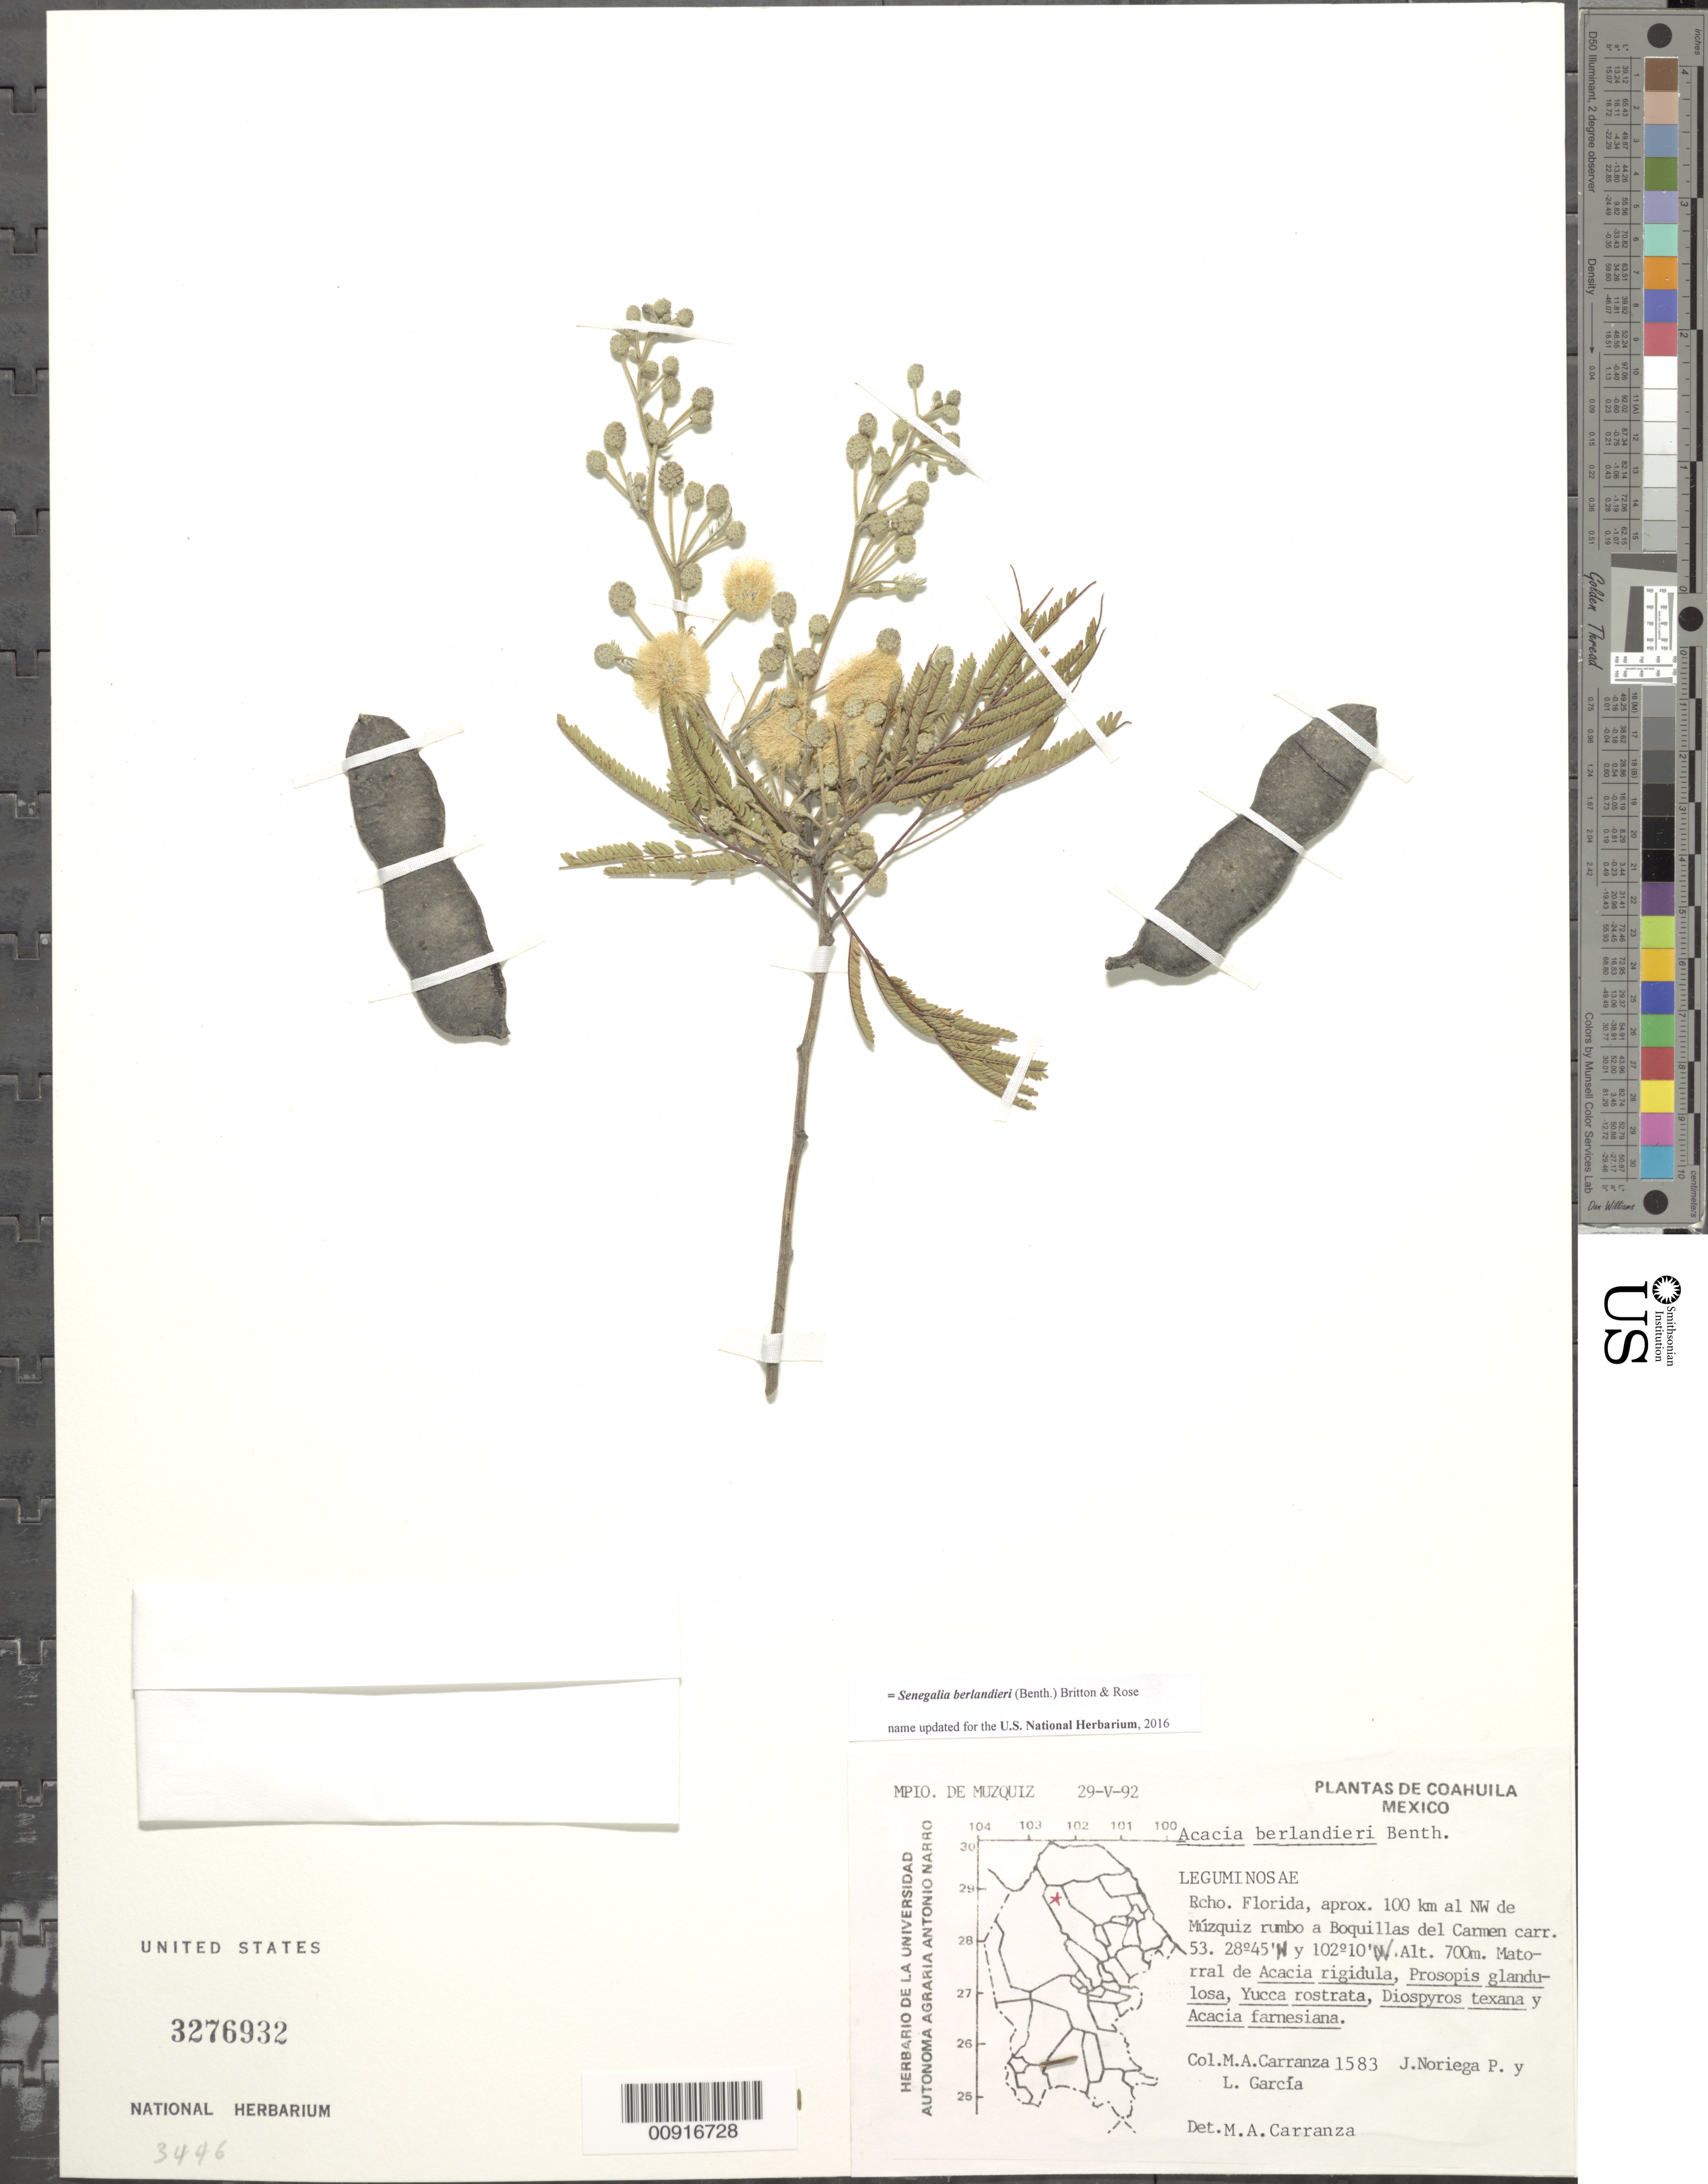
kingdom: Plantae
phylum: Tracheophyta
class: Magnoliopsida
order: Fabales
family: Fabaceae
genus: Senegalia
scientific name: Senegalia berlandieri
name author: (Benth.) Britton & Rose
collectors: M. A. Carranza, J. Noriega P. & L. Garcia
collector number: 1583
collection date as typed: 29 May 1992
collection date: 1992-05-29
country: Mexico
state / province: Coahuila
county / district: Múzquiz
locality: Coahuila, Mpio. de Múzquiz, Rancho Florida, aprox. 100 km al NW de Múzquiz rumbo a Boquillas del Carmen carretera 53.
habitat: Matorral de Acacia rigidula, Prosopis glandulosa, Yucca rostrata, Diospyros texana y Acacia farnesiana.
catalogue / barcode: US 3276932